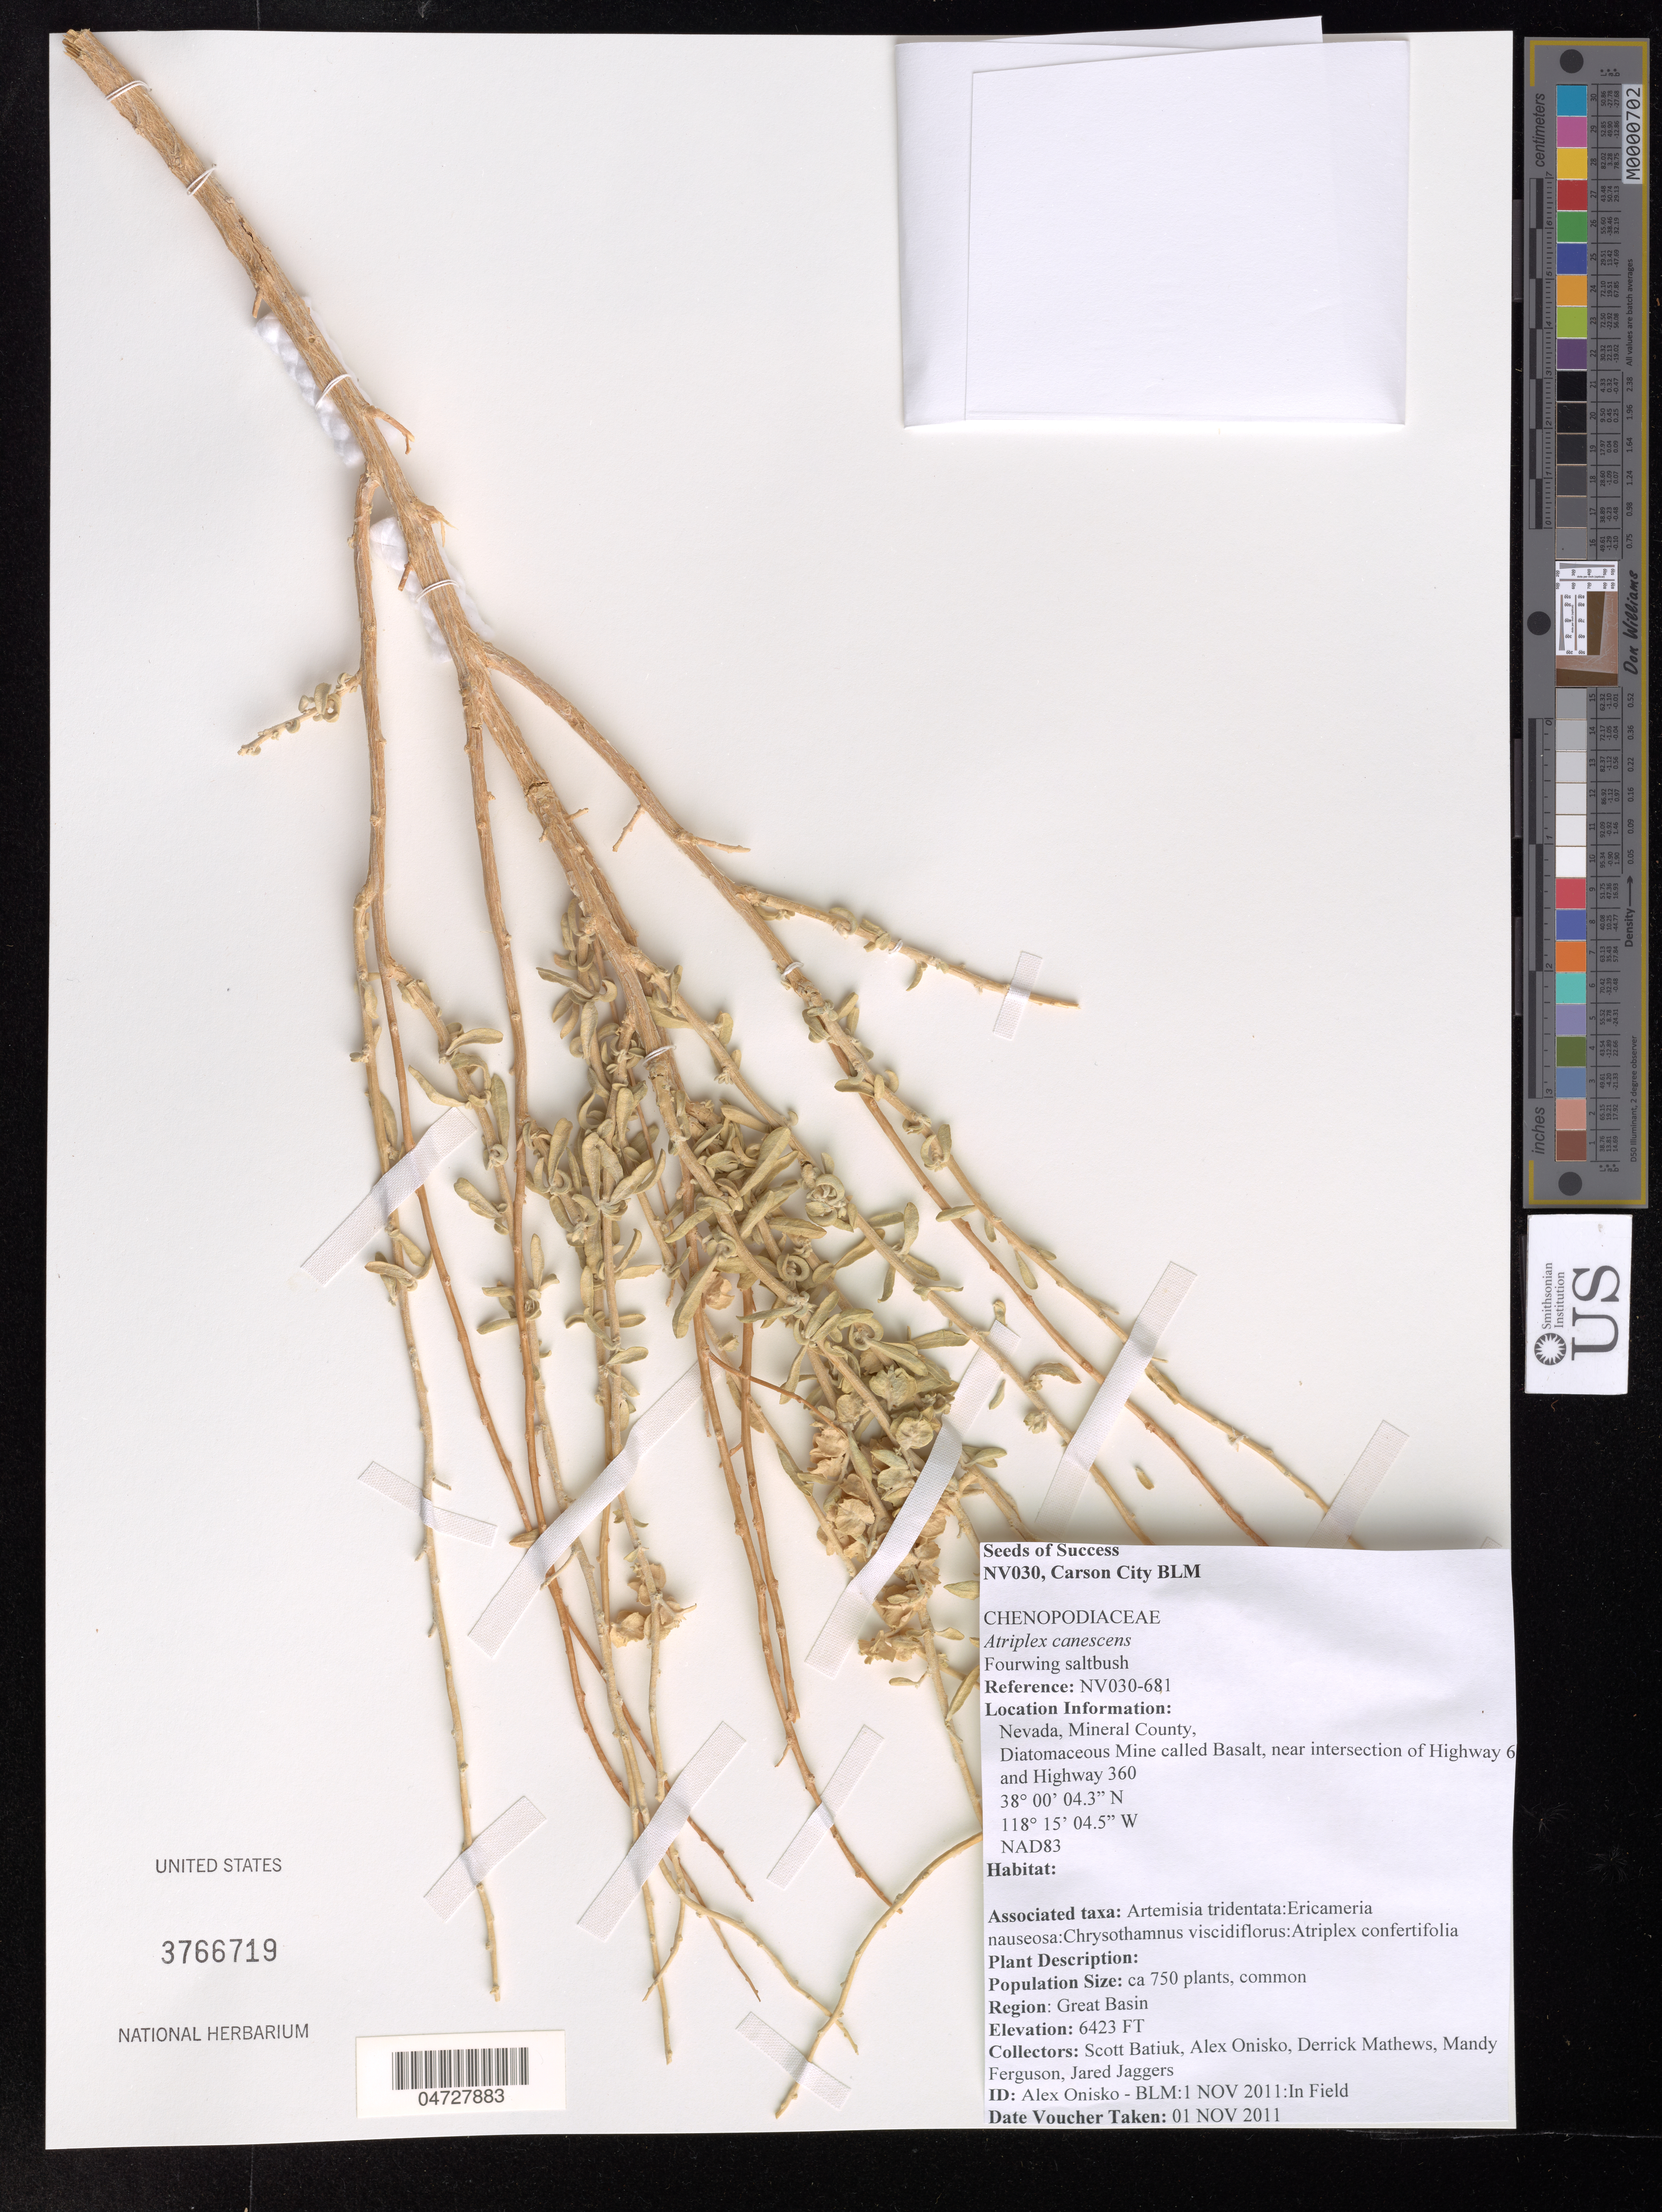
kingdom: Plantae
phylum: Tracheophyta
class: Magnoliopsida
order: Caryophyllales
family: Amaranthaceae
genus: Atriplex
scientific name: Atriplex canescens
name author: (Pursh) Nutt.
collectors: S. Batiuk, A. Onisko, D. Mathews & M. Ferguson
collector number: NV030-681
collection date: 2011-11-01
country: United States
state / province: Nevada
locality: Mineral County, Diatomaceous Mine called Basalt, near intersection of Highway 6 and Highway 360. Region: Great Basin.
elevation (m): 1958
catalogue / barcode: US 3766719